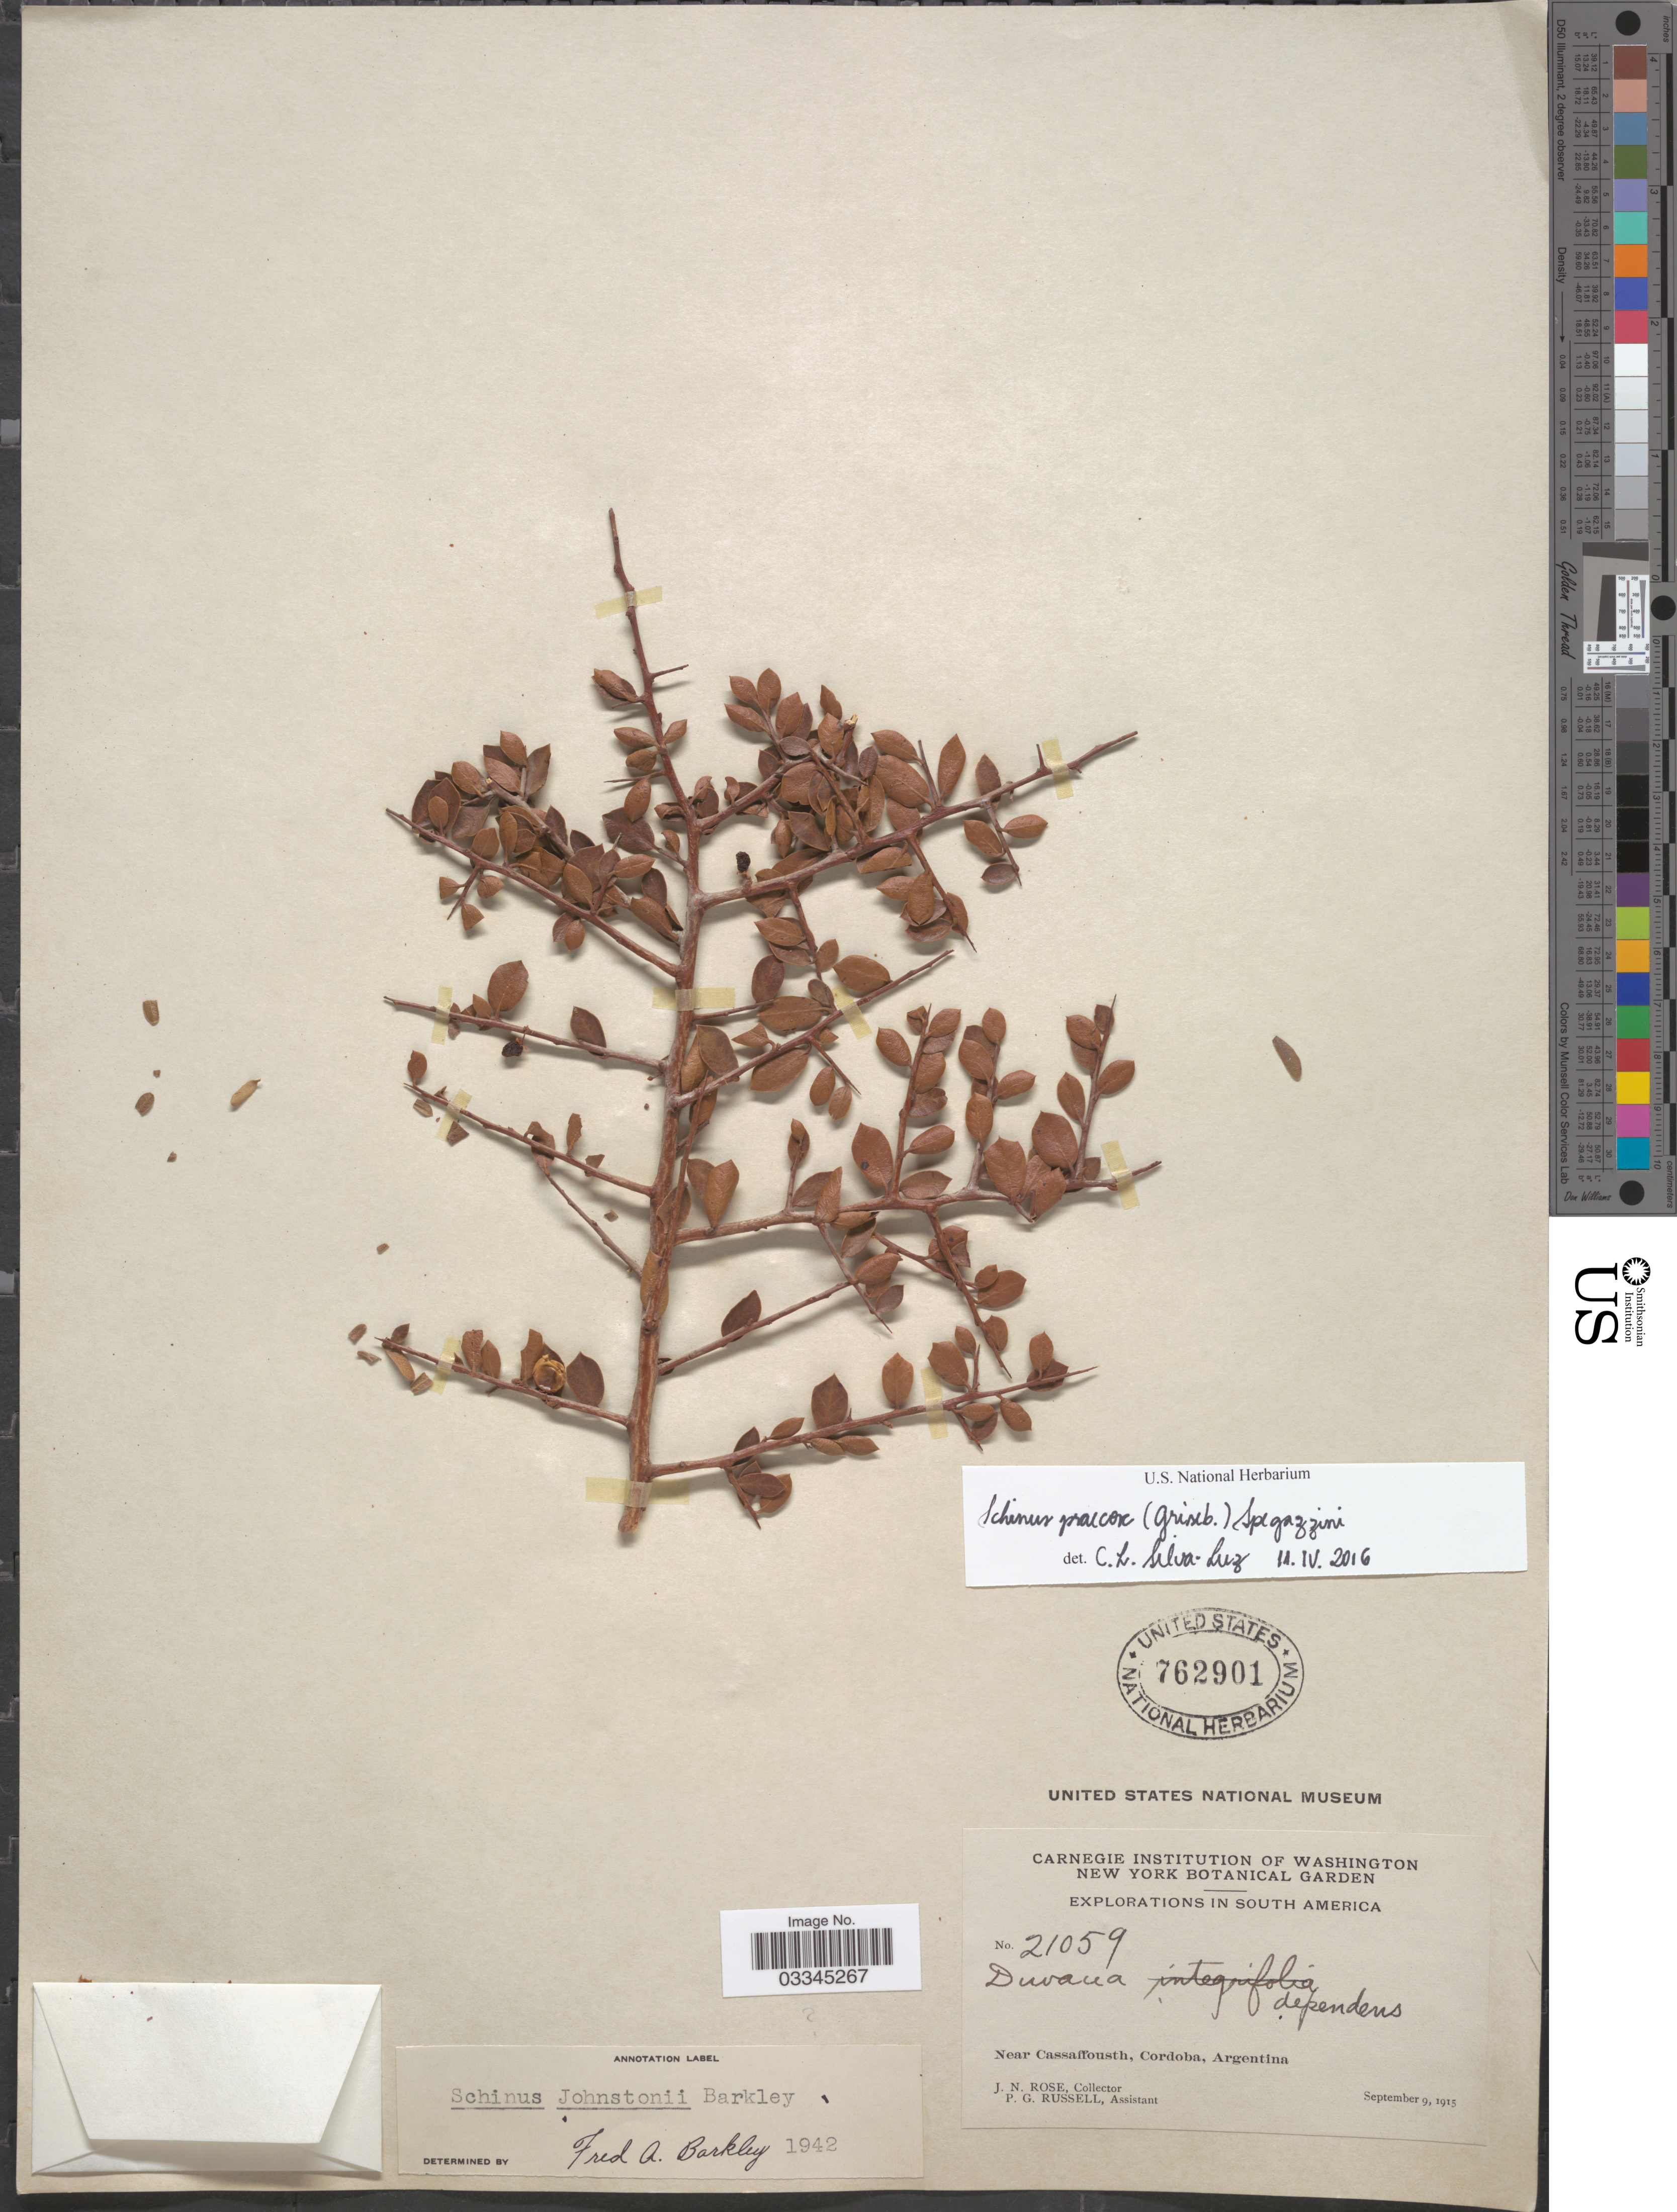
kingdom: Plantae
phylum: Tracheophyta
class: Magnoliopsida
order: Sapindales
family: Anacardiaceae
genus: Schinus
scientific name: Schinus praecox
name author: (Griseb.) Speg.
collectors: J. N. Rose & P. G. Russell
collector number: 21059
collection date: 1915-09-09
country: Argentina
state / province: Cordoba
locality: Near Cassaffousth.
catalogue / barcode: US 762901